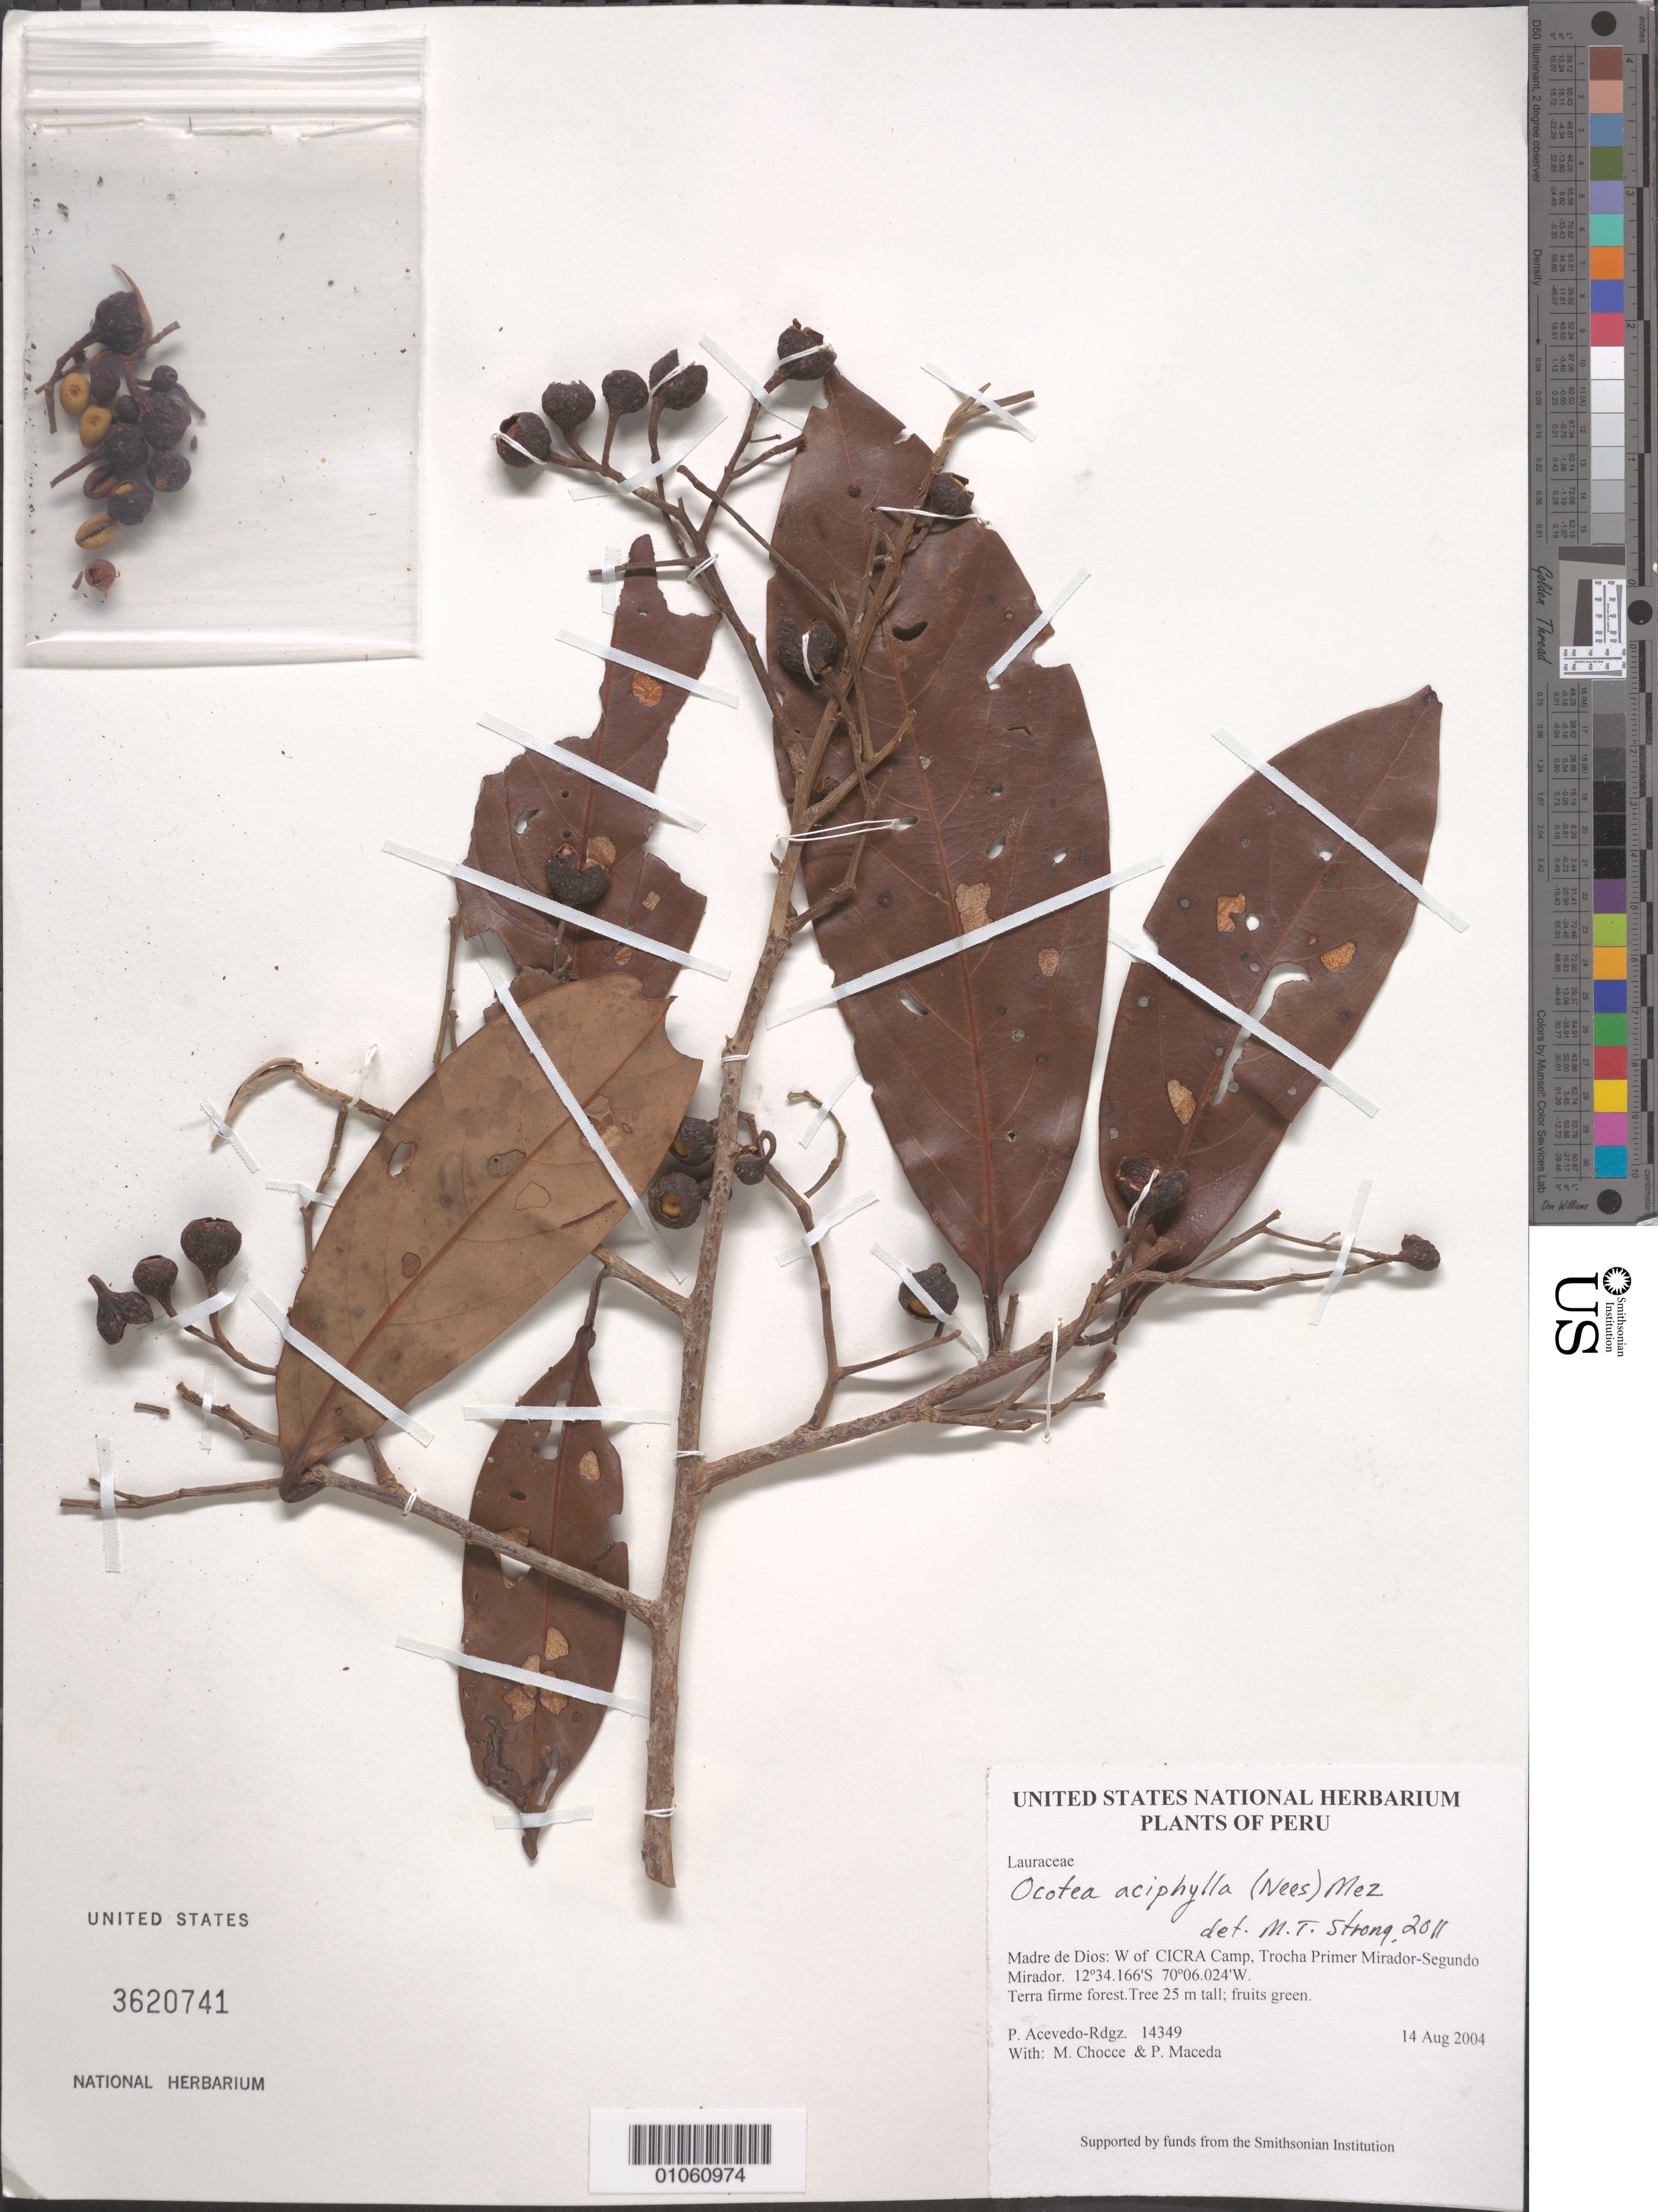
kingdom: Plantae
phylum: Tracheophyta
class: Magnoliopsida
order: Laurales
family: Lauraceae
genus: Ocotea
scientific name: Ocotea aciphylla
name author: (Nees & Mart.) Mez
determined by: Strong, M. T., (US), Smithsonian Institution - National Museum of Natural History (UNITED STATES)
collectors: P. Acevedo-Rodr., M. Chocce & P. Maceda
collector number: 14349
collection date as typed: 14 Aug 2004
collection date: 2004-08-14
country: Peru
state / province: Madre de Dios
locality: Madre de Dios: W of CICRA Camp, Trocha Primer Mirador-Segundo Mirador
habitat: Terra firme forest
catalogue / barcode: US 3620741